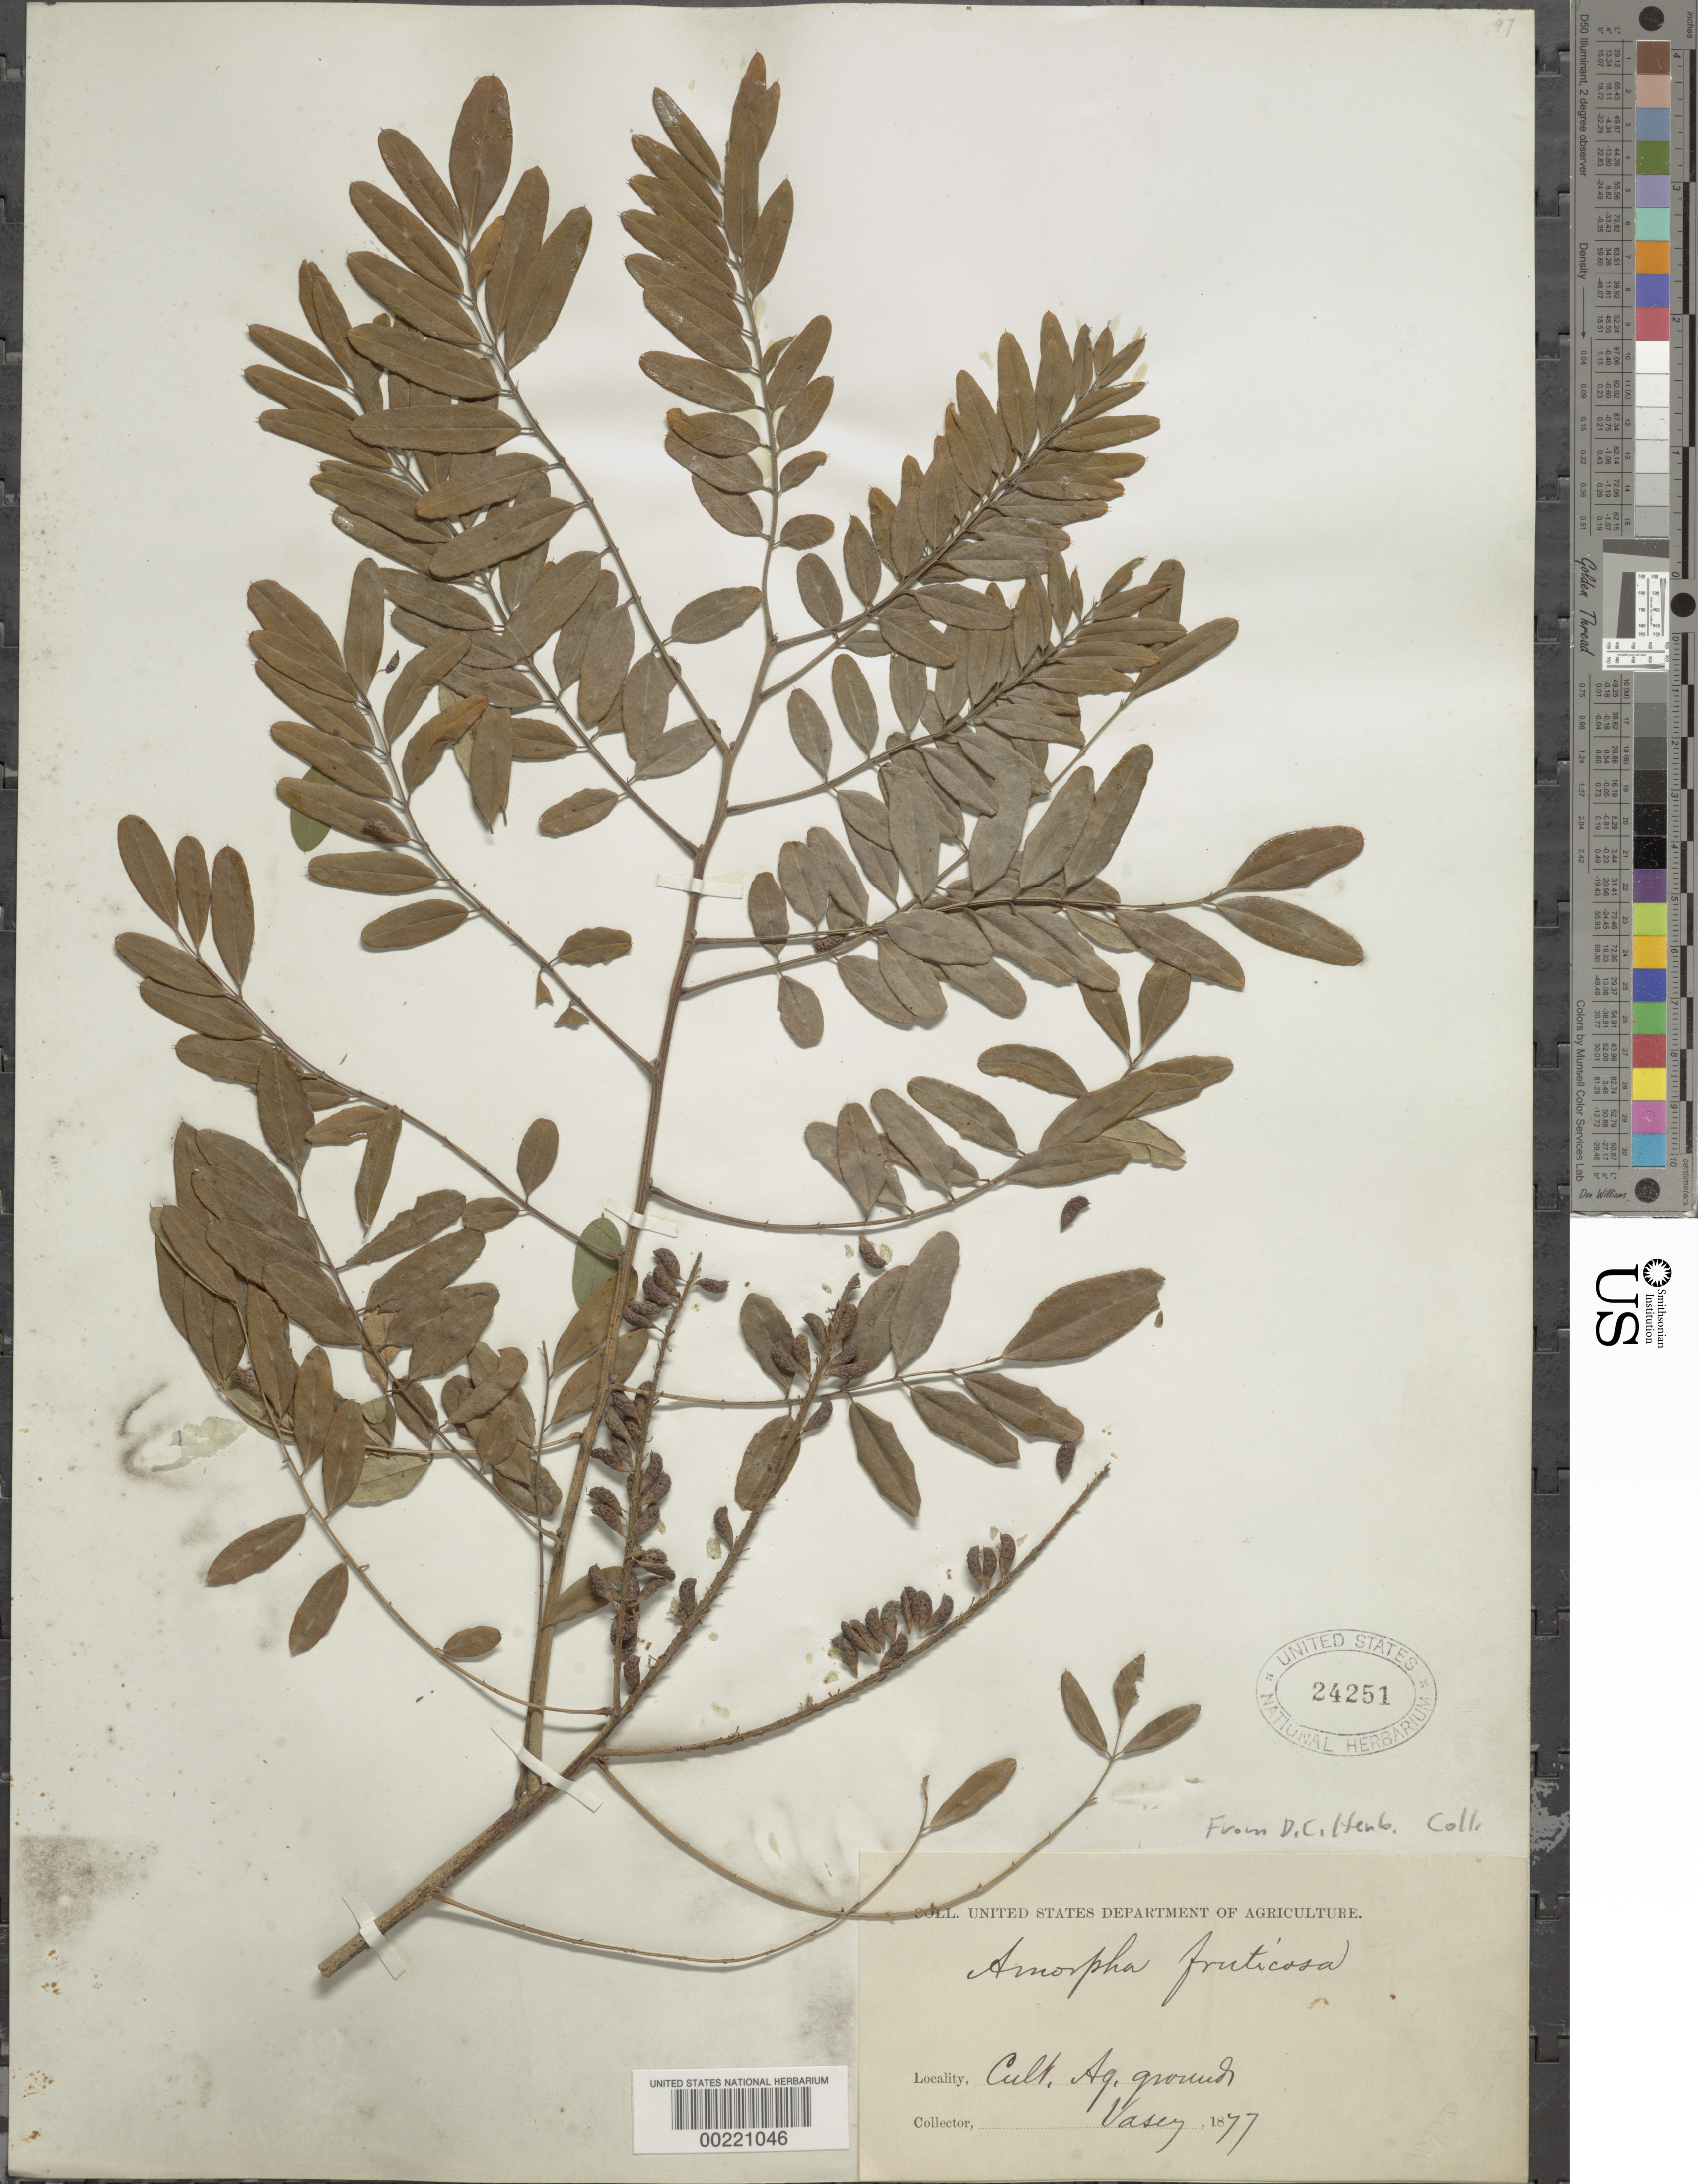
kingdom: Plantae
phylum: Tracheophyta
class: Magnoliopsida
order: Fabales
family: Fabaceae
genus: Amorpha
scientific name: Amorpha fruticosa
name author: L.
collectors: G. R. Vasey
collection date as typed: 1877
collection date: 1877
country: United States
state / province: District of Columbia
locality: Department of Agriculture grounds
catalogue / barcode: US 24251